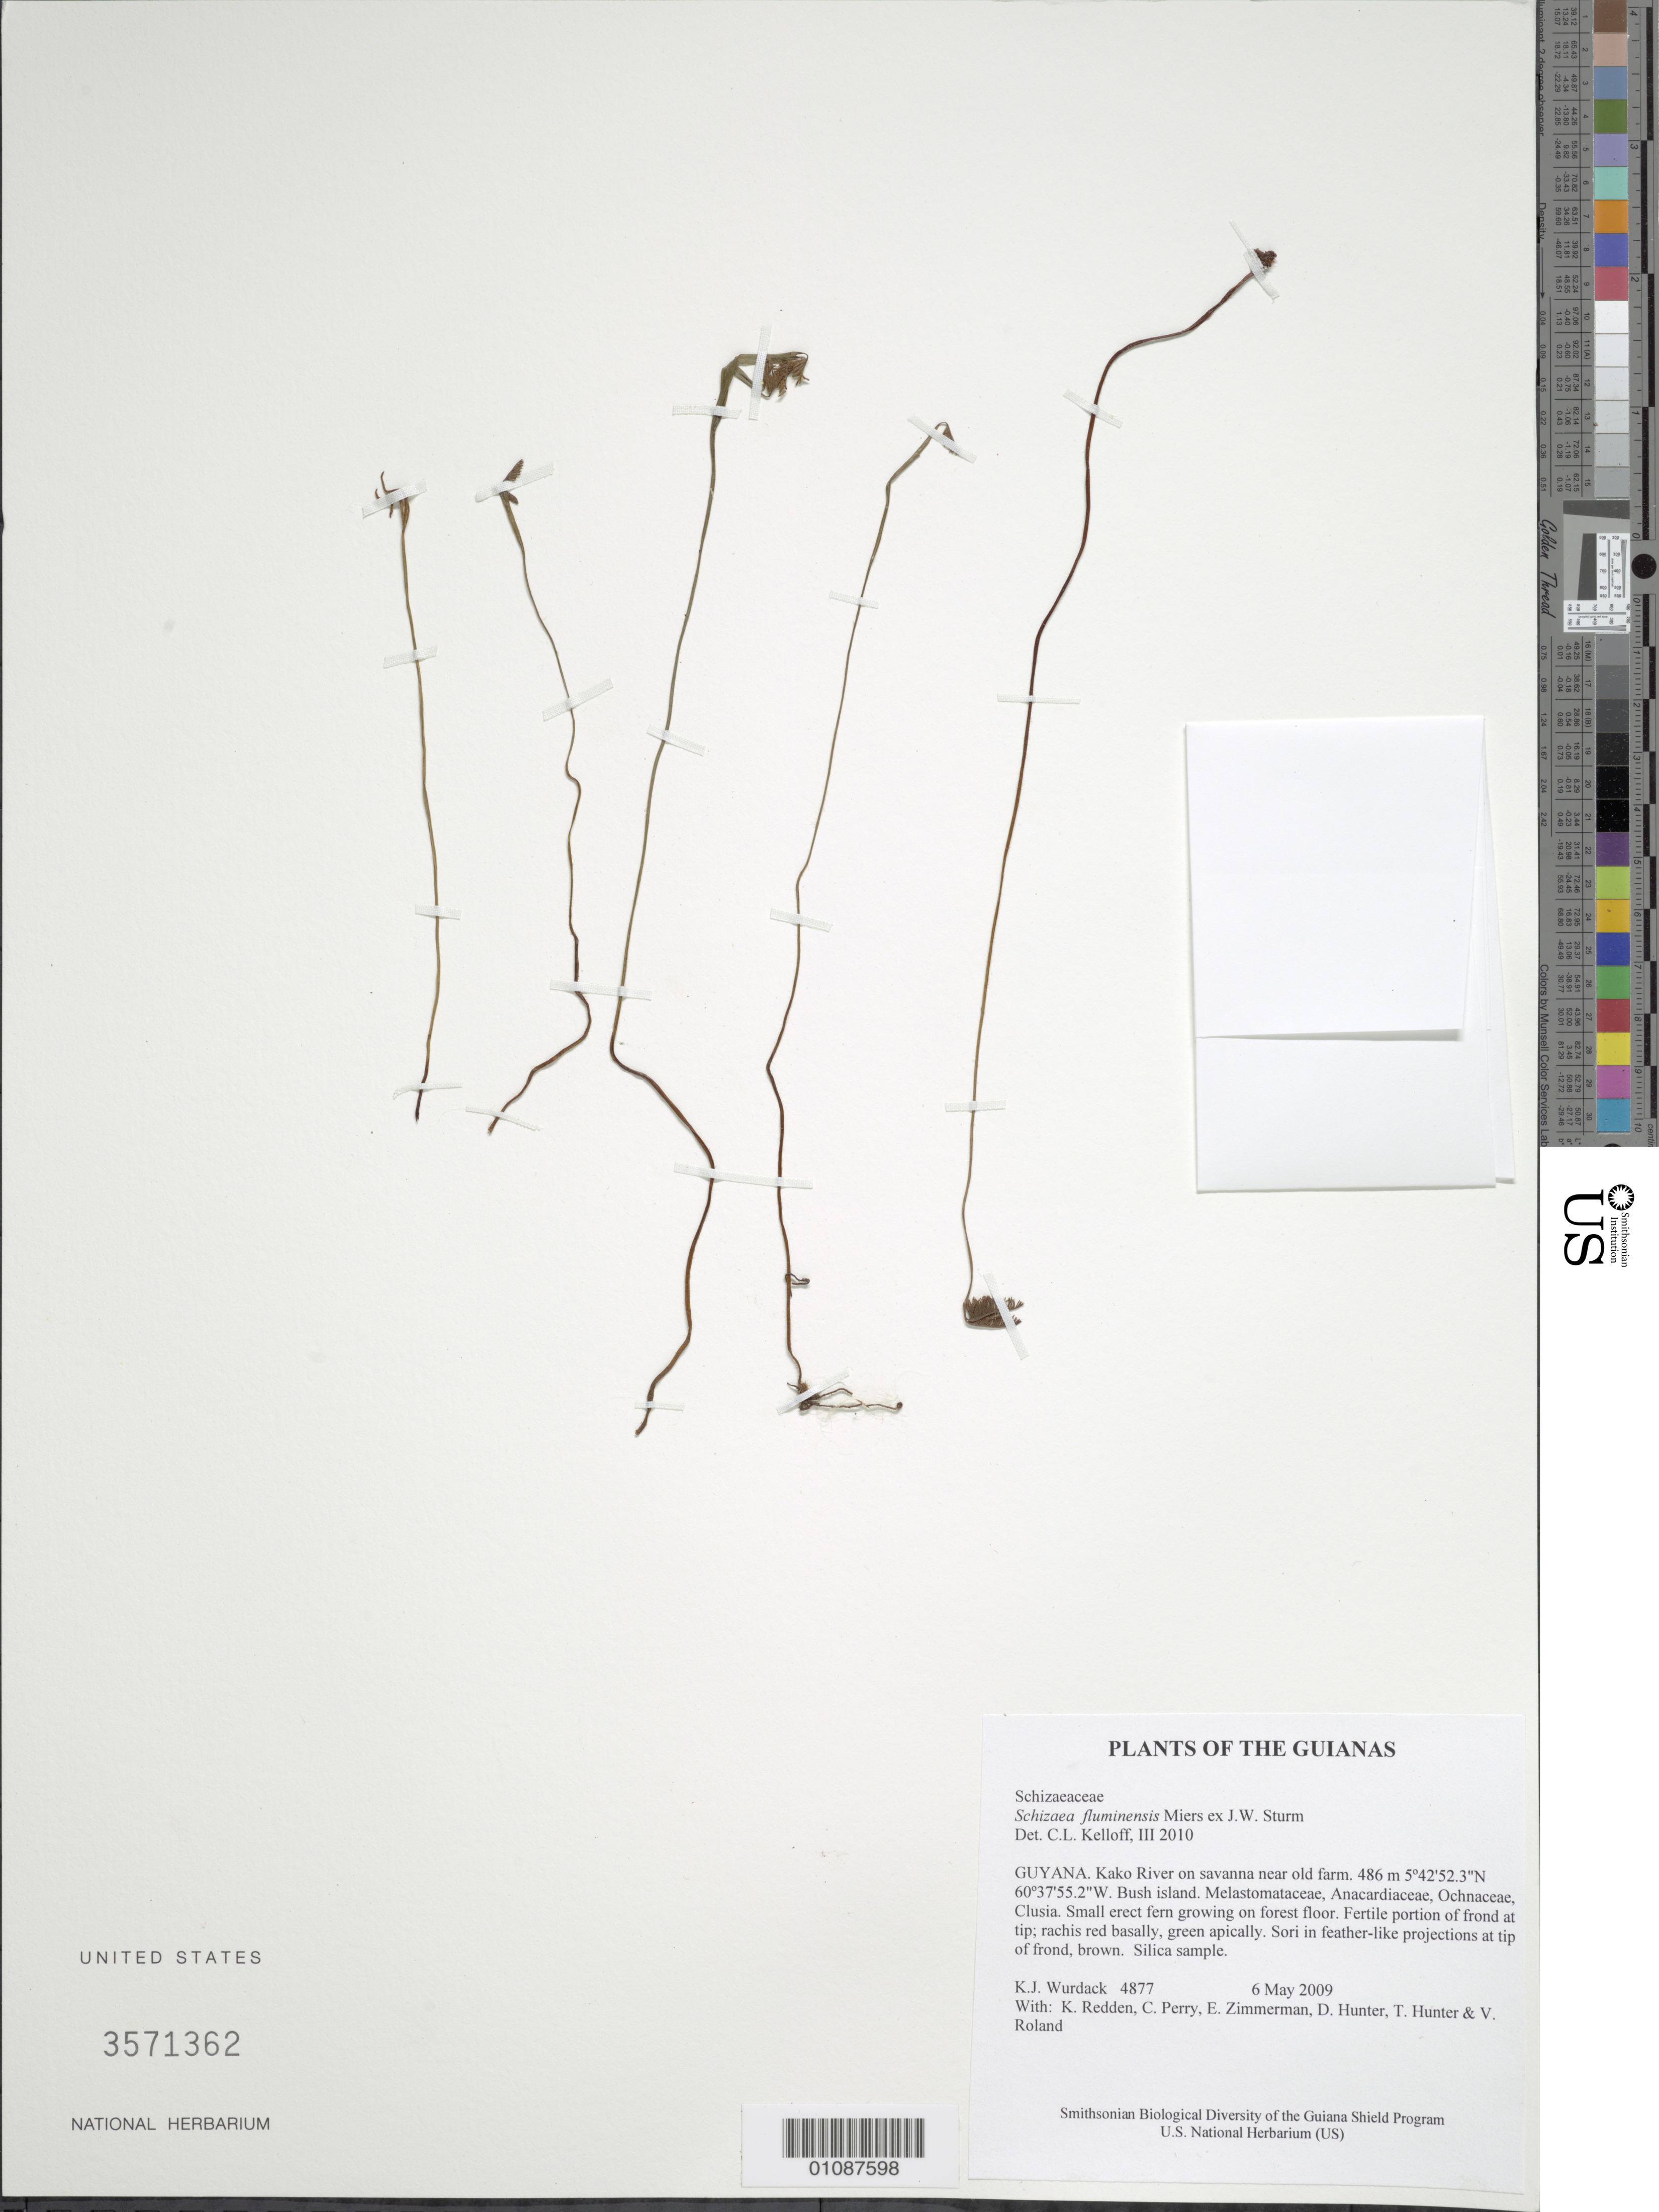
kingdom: Plantae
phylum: Tracheophyta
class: Polypodiopsida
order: Schizaeales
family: Schizaeaceae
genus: Schizaea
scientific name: Schizaea fluminensis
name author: Miers ex J.W. Sturm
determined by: Kelloff, Carol L., (US), Smithsonian Institution - National Museum of Natural History (UNITED STATES)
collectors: K. Wurdack, K. M. Redden, C. Perry, E. Zimmerman, D. Hunter, T. Hunter & V. Roland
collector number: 4877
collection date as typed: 6 May 2009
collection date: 2009-05-06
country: Guyana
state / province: Cuyuni-Mazaruni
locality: Kako River on savanna near old farm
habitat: Bush island. Melastomataceae, Anacardiaceae, Ochnaceae, Clusia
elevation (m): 486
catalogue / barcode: US 3571362